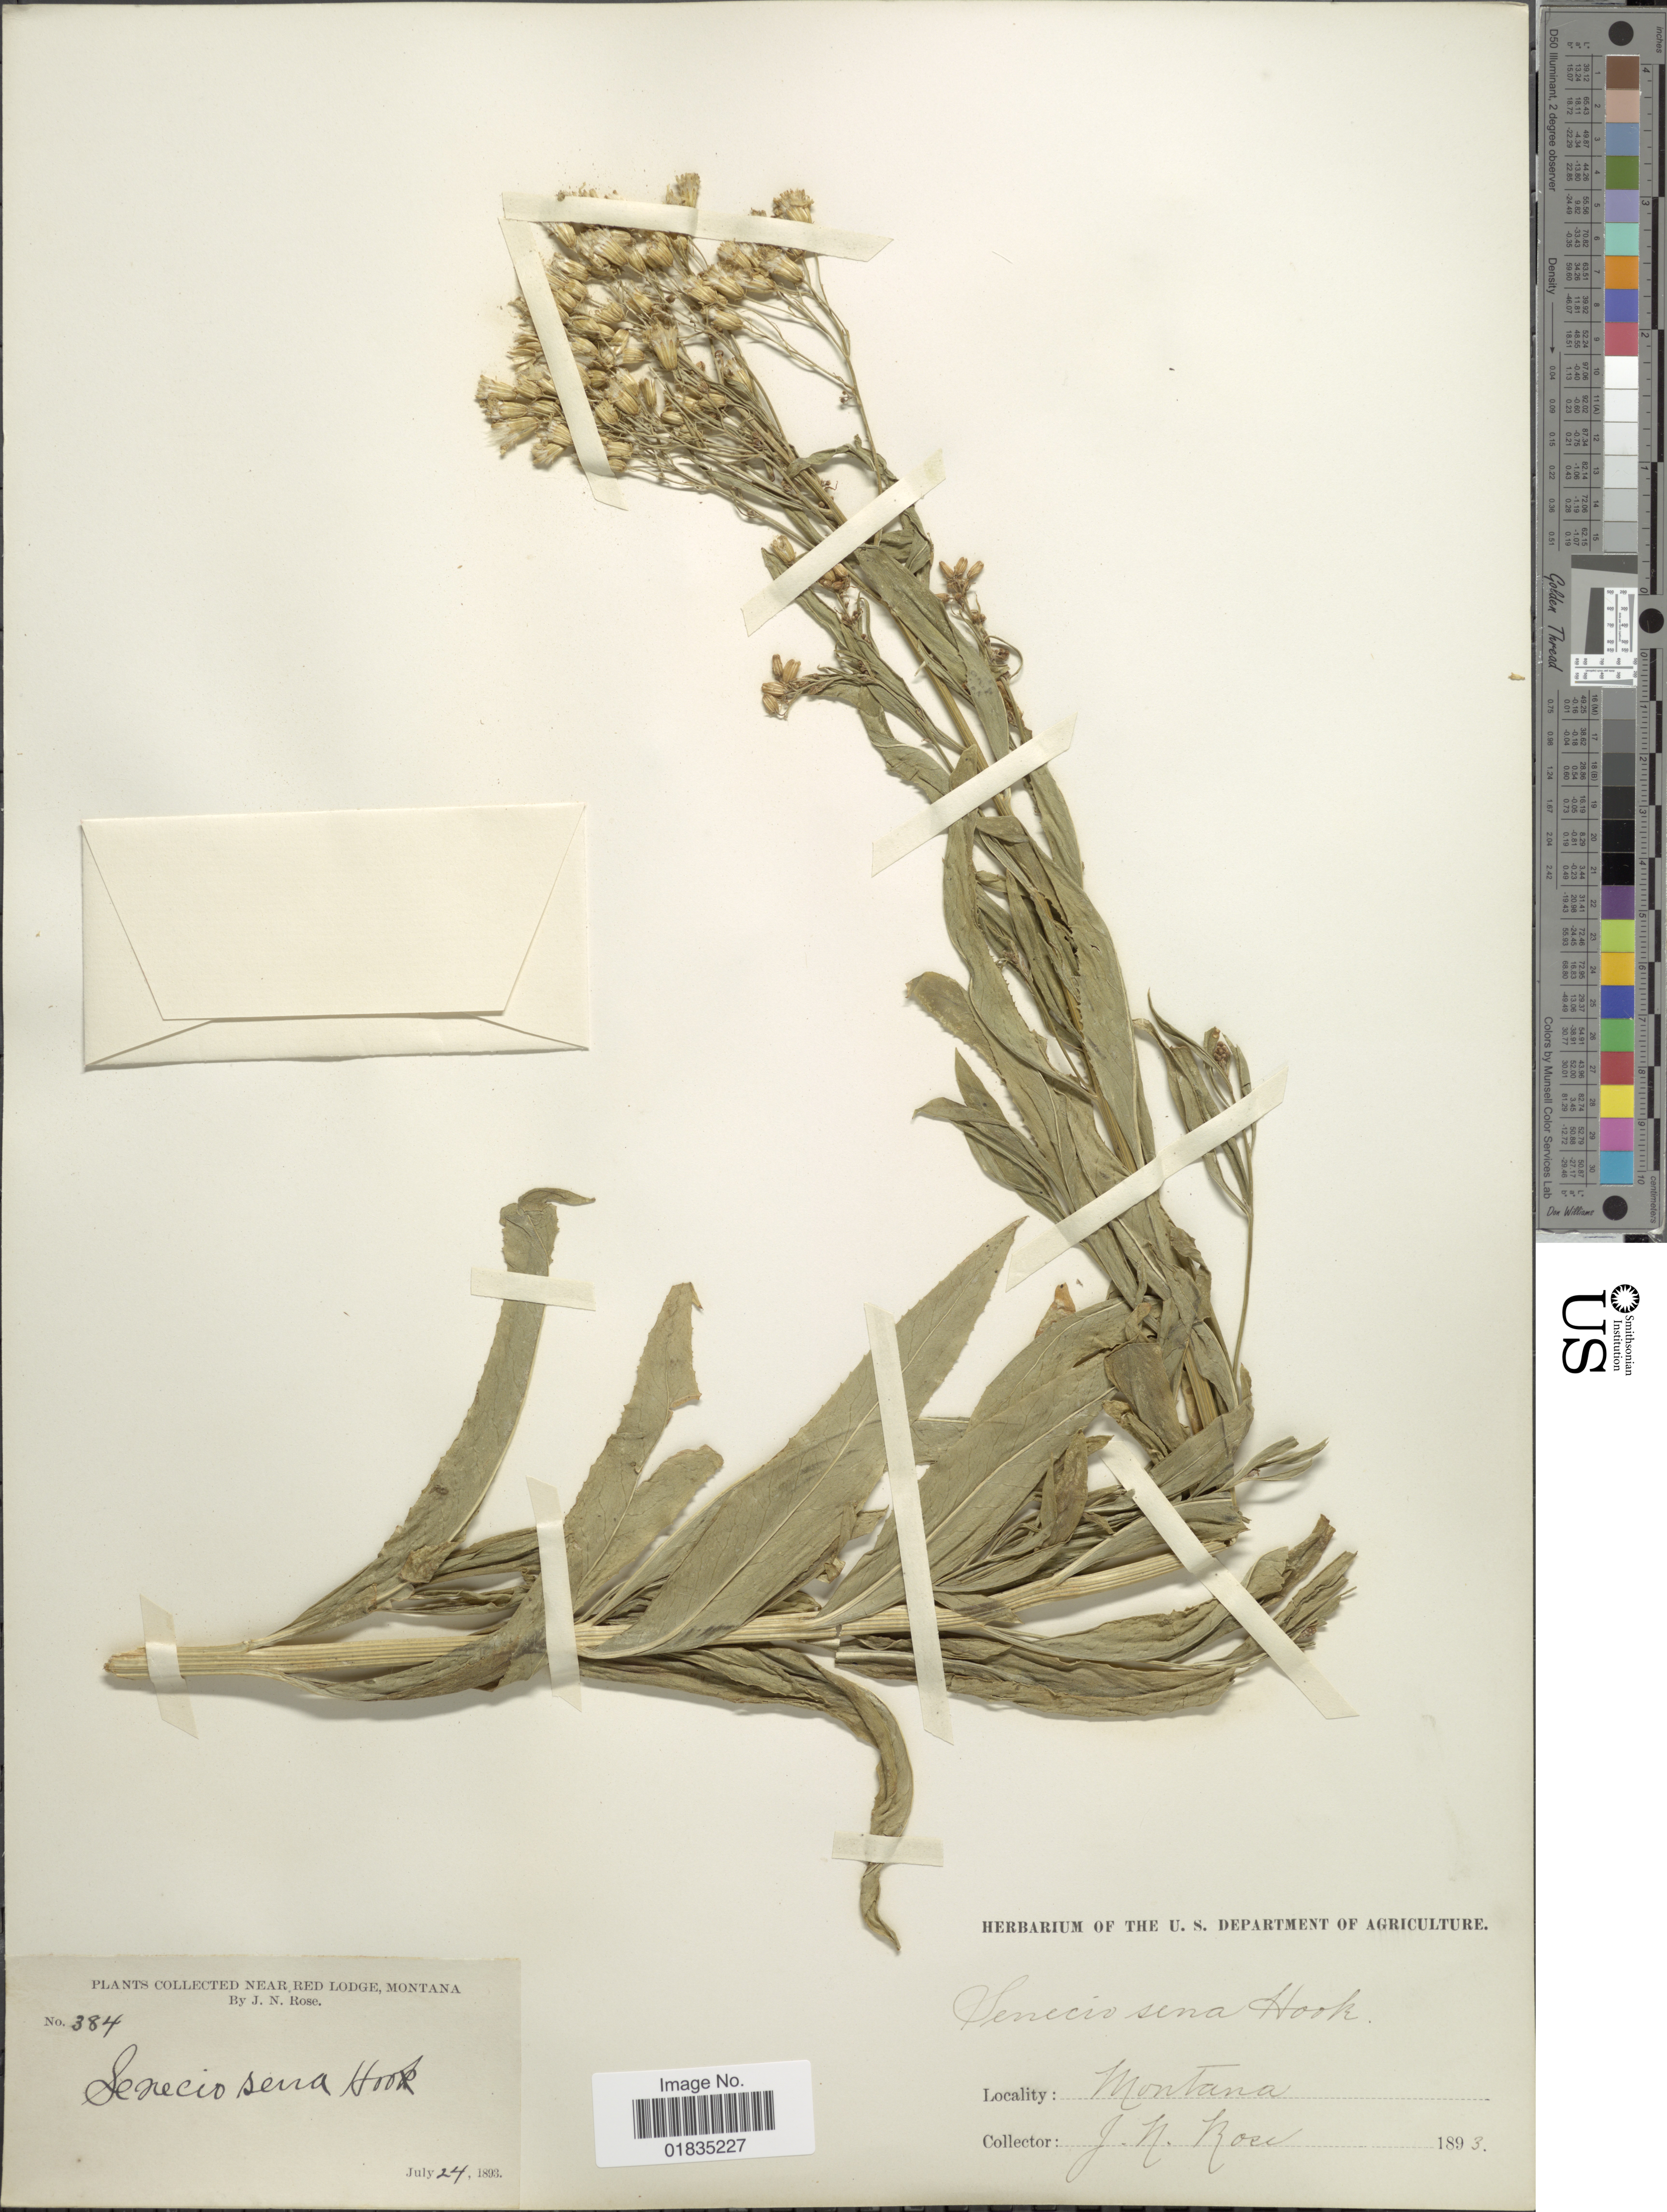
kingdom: Plantae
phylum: Tracheophyta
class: Magnoliopsida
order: Asterales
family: Asteraceae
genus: Senecio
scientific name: Senecio serra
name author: Hook.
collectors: J. N. Rose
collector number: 384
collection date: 1893-07-24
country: United States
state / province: Montana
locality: Near Red Lodge.